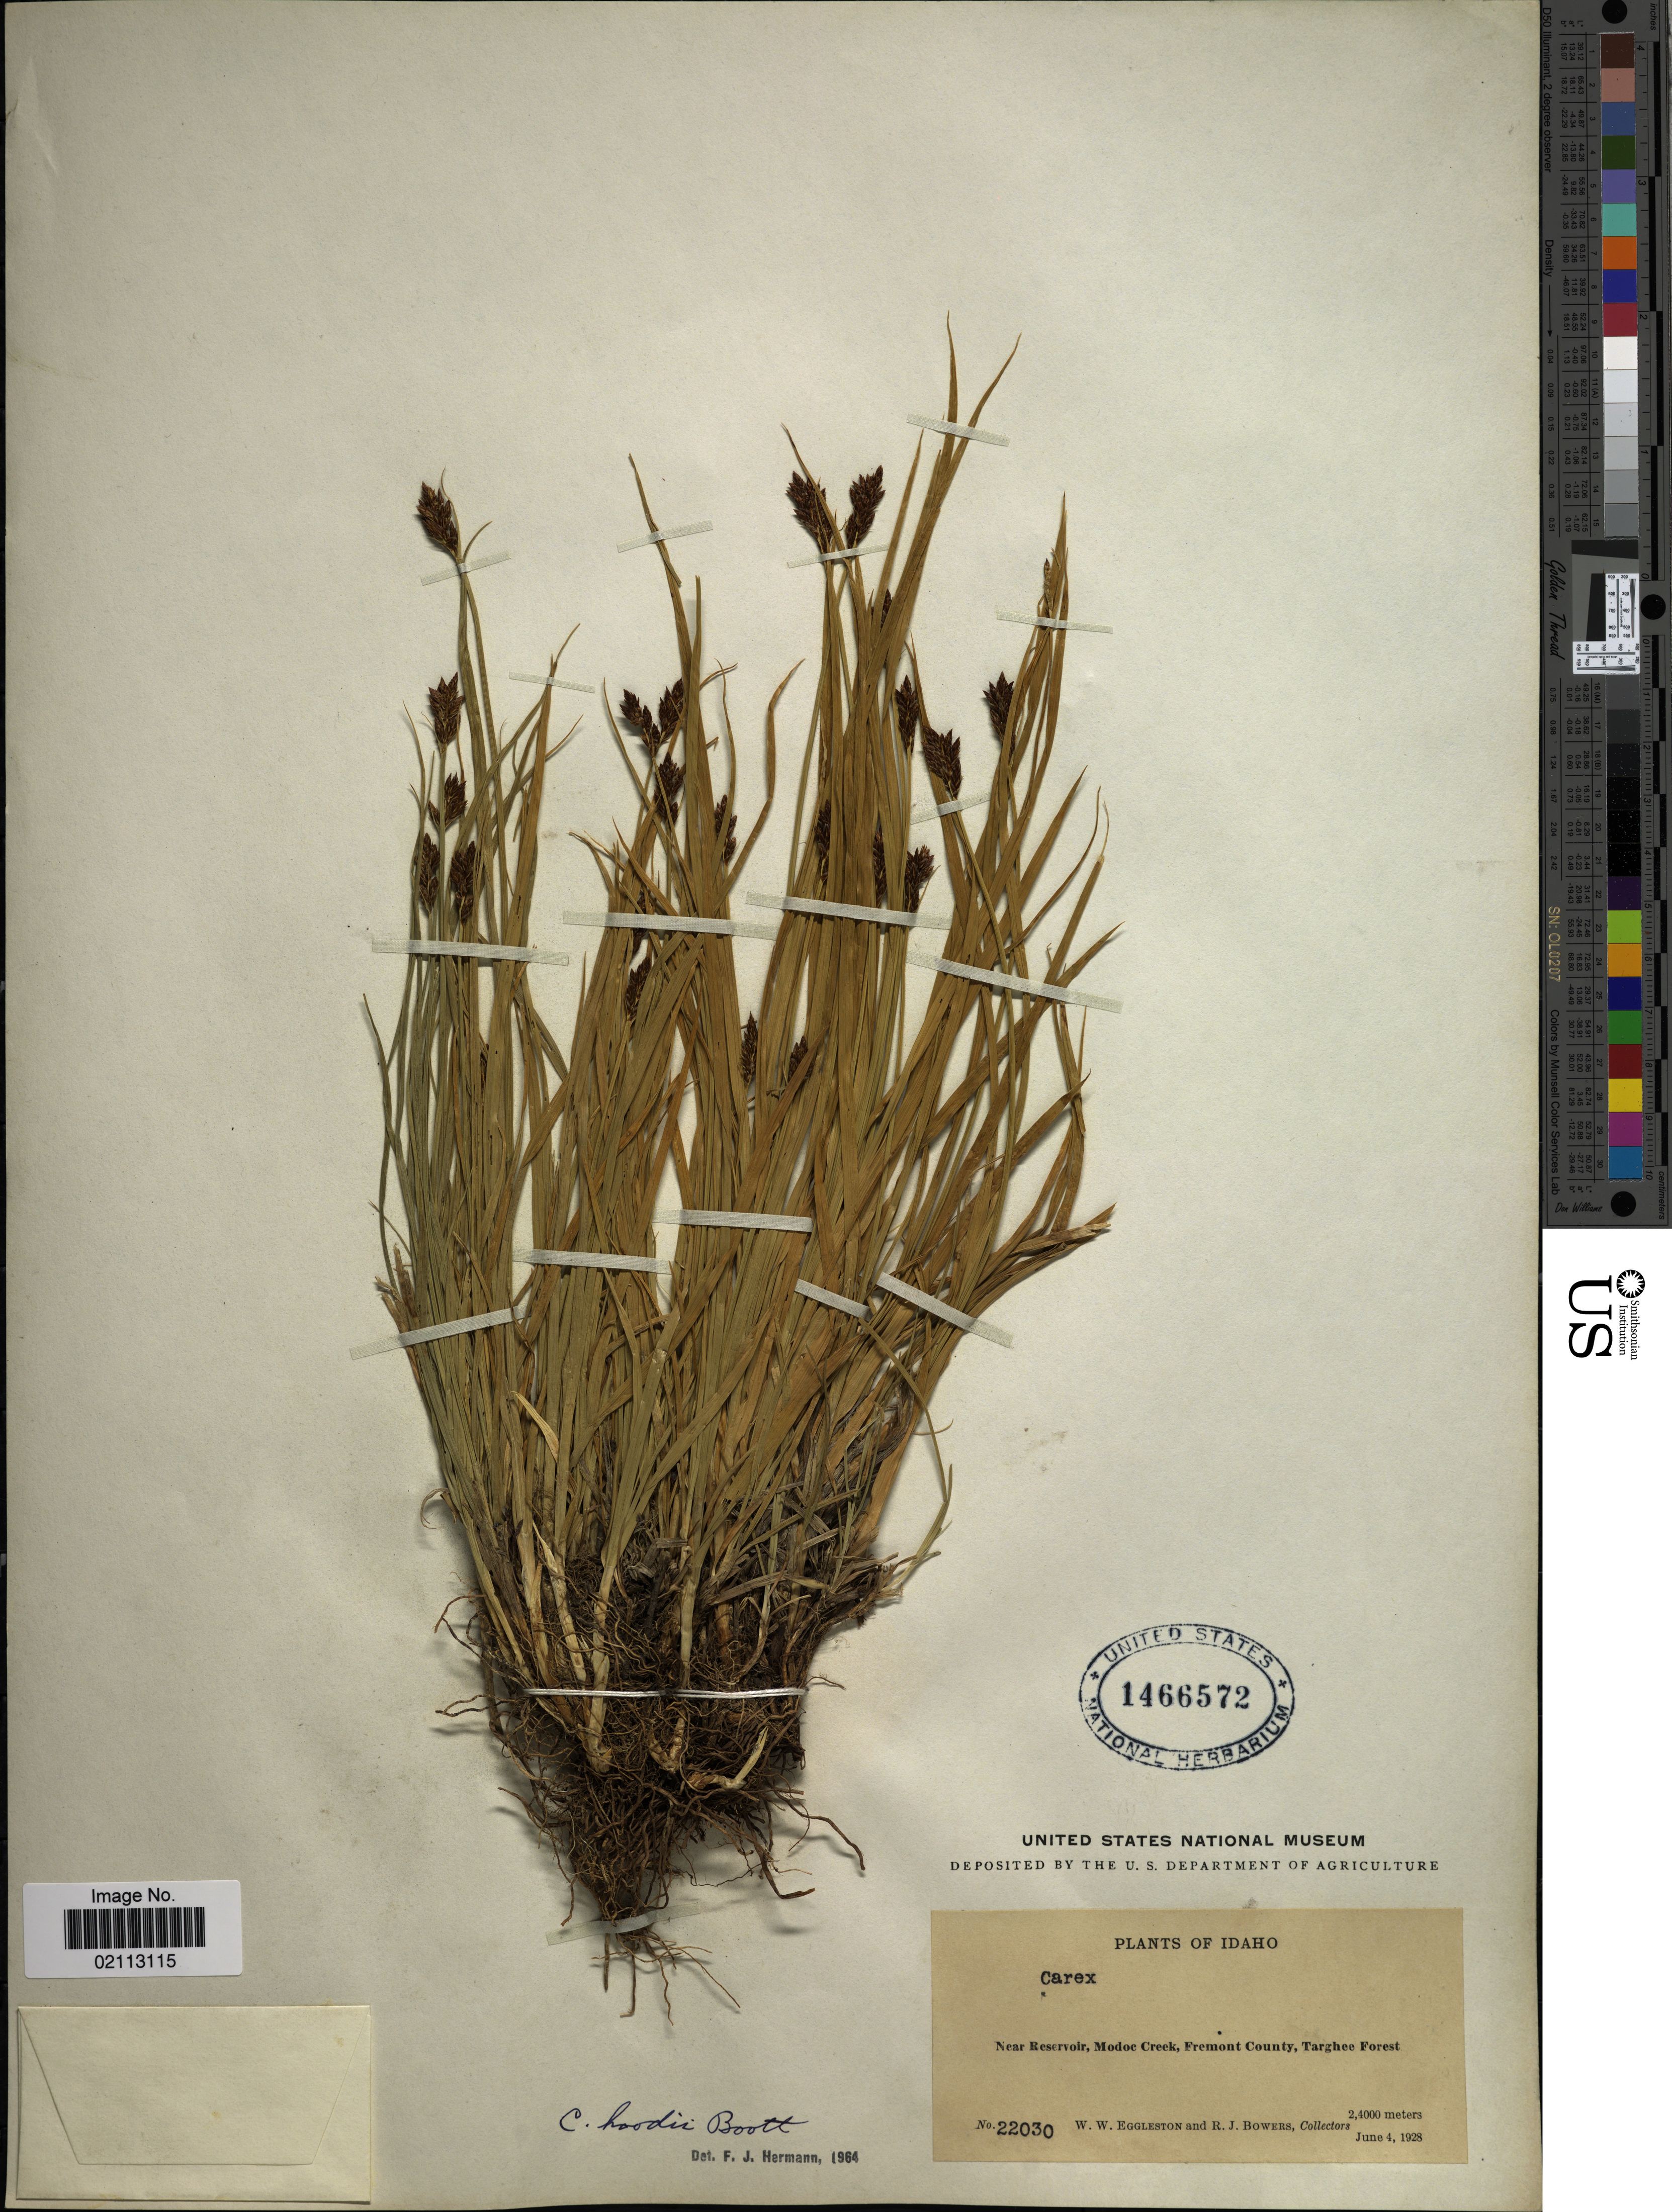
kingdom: Plantae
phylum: Tracheophyta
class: Liliopsida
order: Poales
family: Cyperaceae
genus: Carex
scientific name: Carex hoodii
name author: Boott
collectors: W. W. Eggleston & R. Bowers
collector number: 22030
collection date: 1928-06-04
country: United States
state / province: Idaho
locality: Near Reservoir, Modoe Creek, Fremont County, Targhee Forest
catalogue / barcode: US 1466572